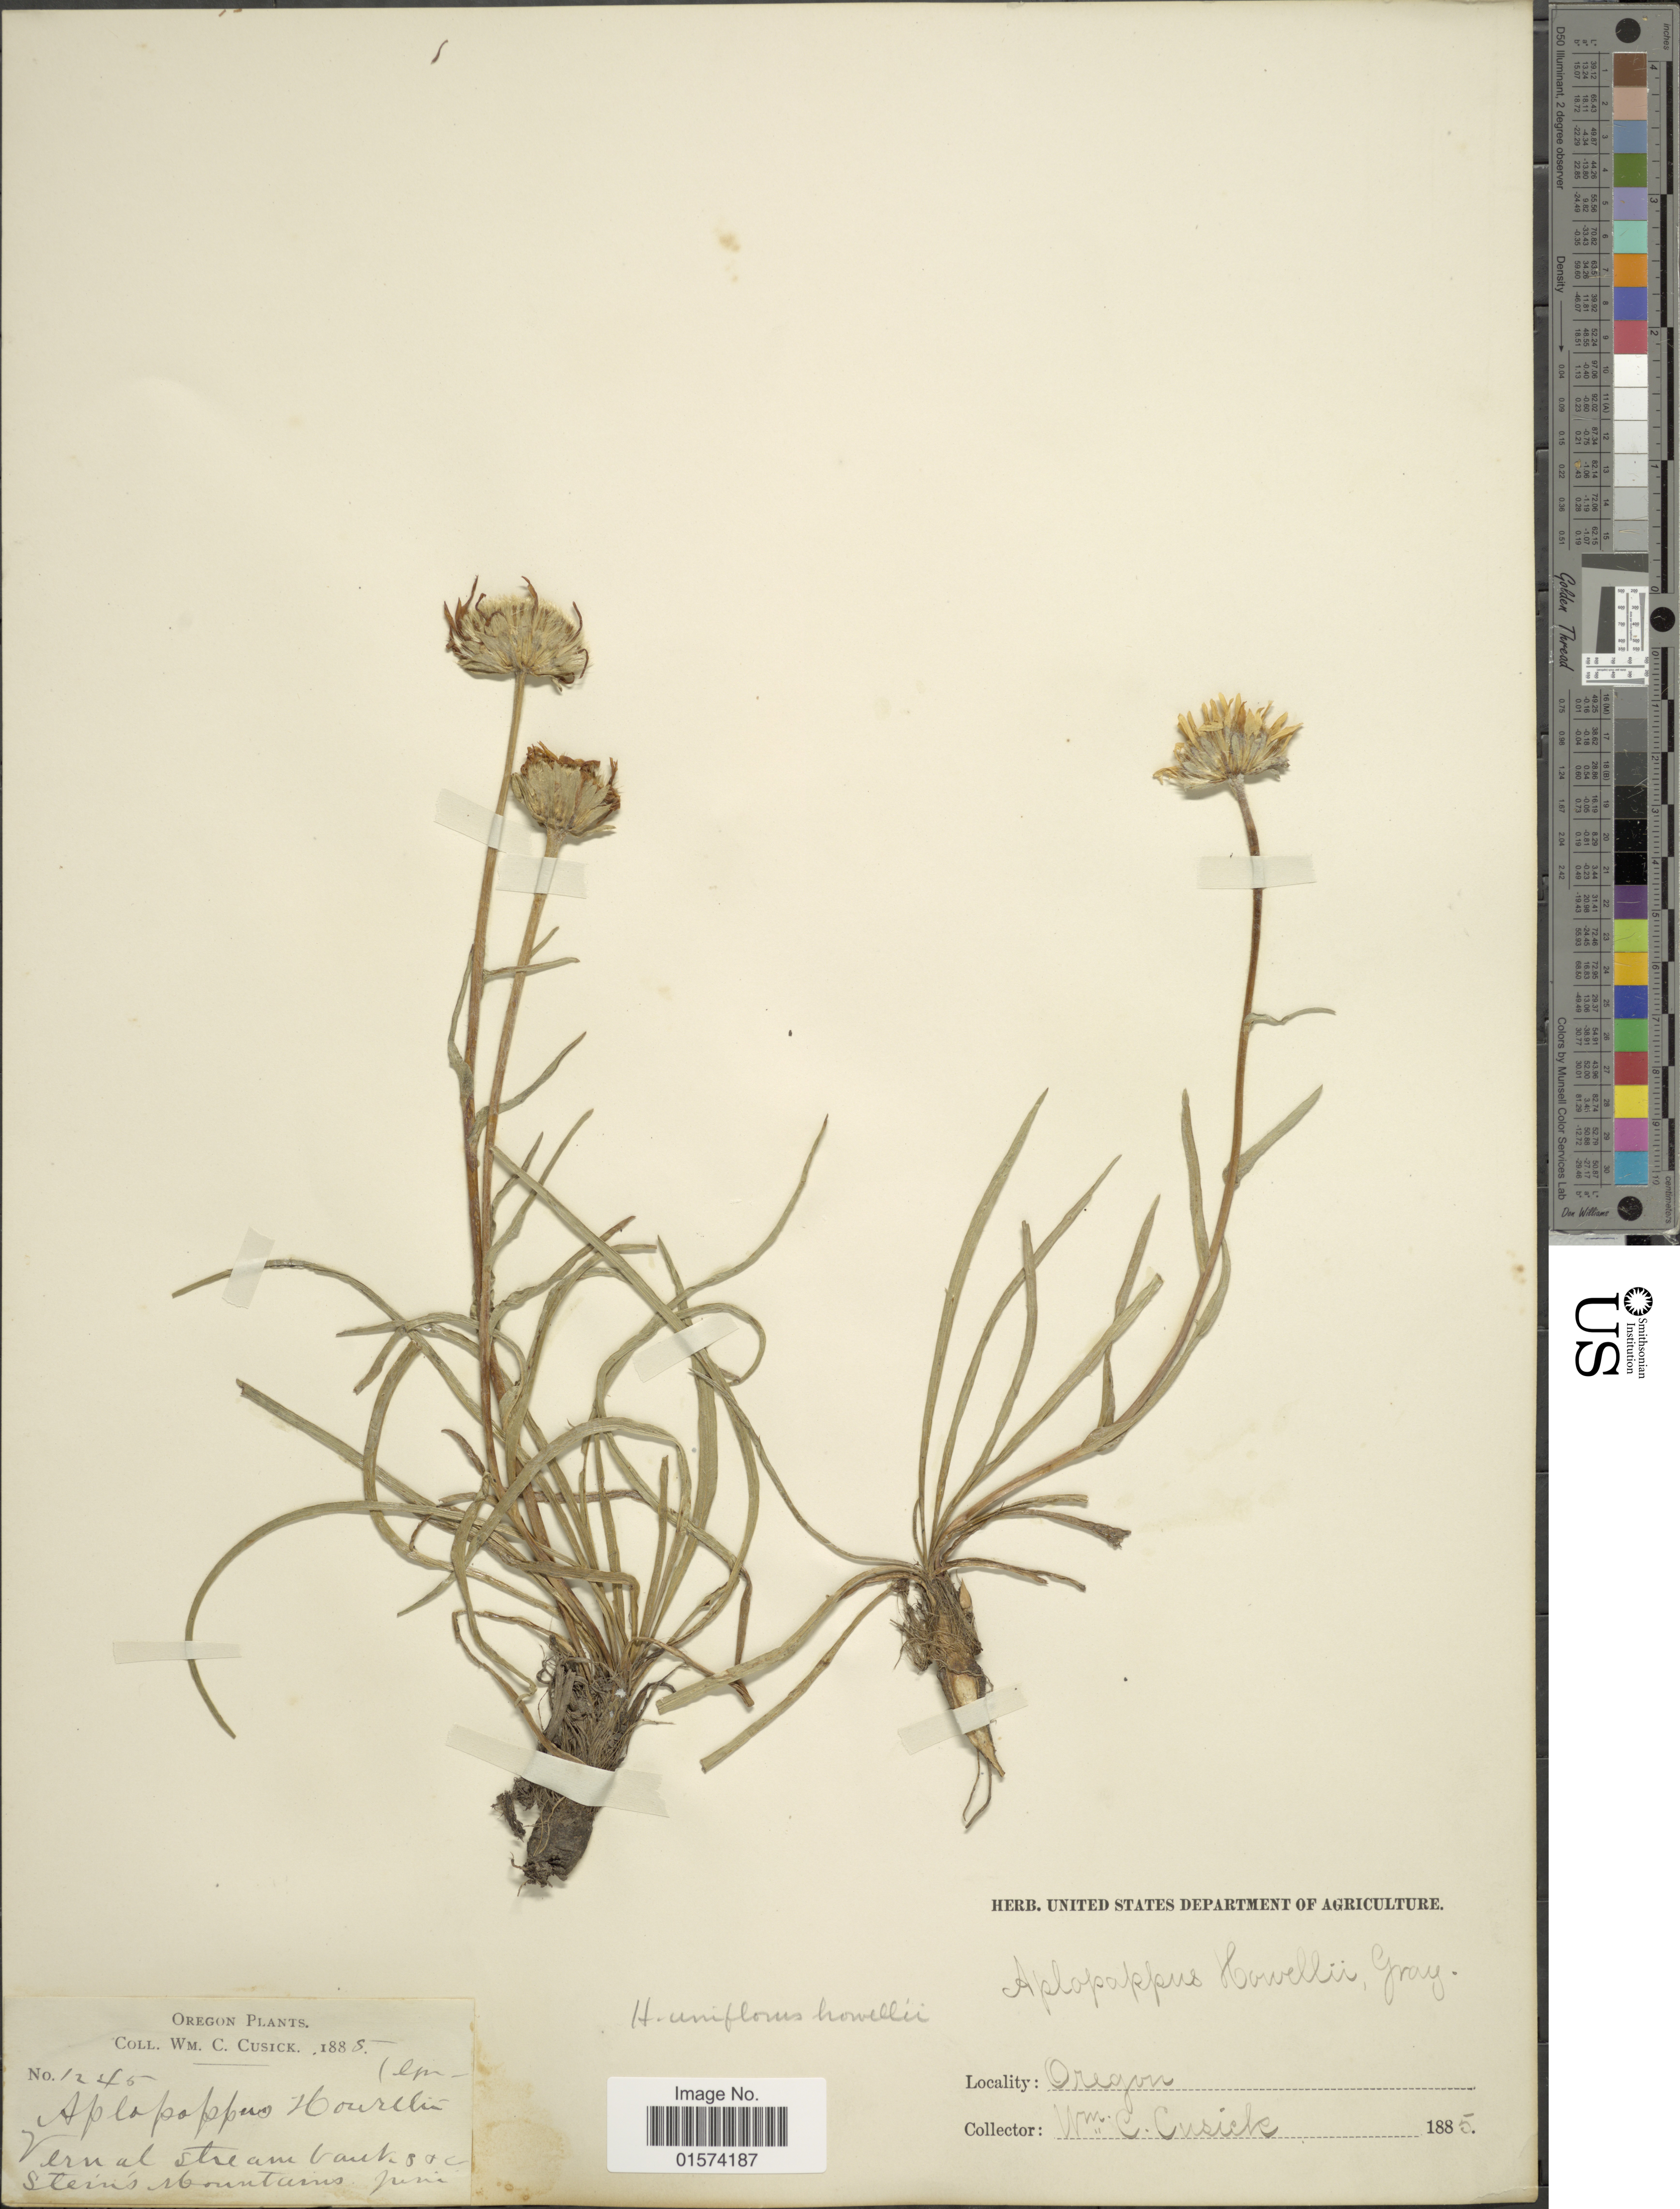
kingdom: Plantae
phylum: Tracheophyta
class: Magnoliopsida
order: Asterales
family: Asteraceae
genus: Pyrrocoma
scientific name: Pyrrocoma uniflora var. linearis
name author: (Kock) Mayes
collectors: W. C. Cusick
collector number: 1245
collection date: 1885-06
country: United States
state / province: Oregon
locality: Vernal stream banks at Steens Mountains